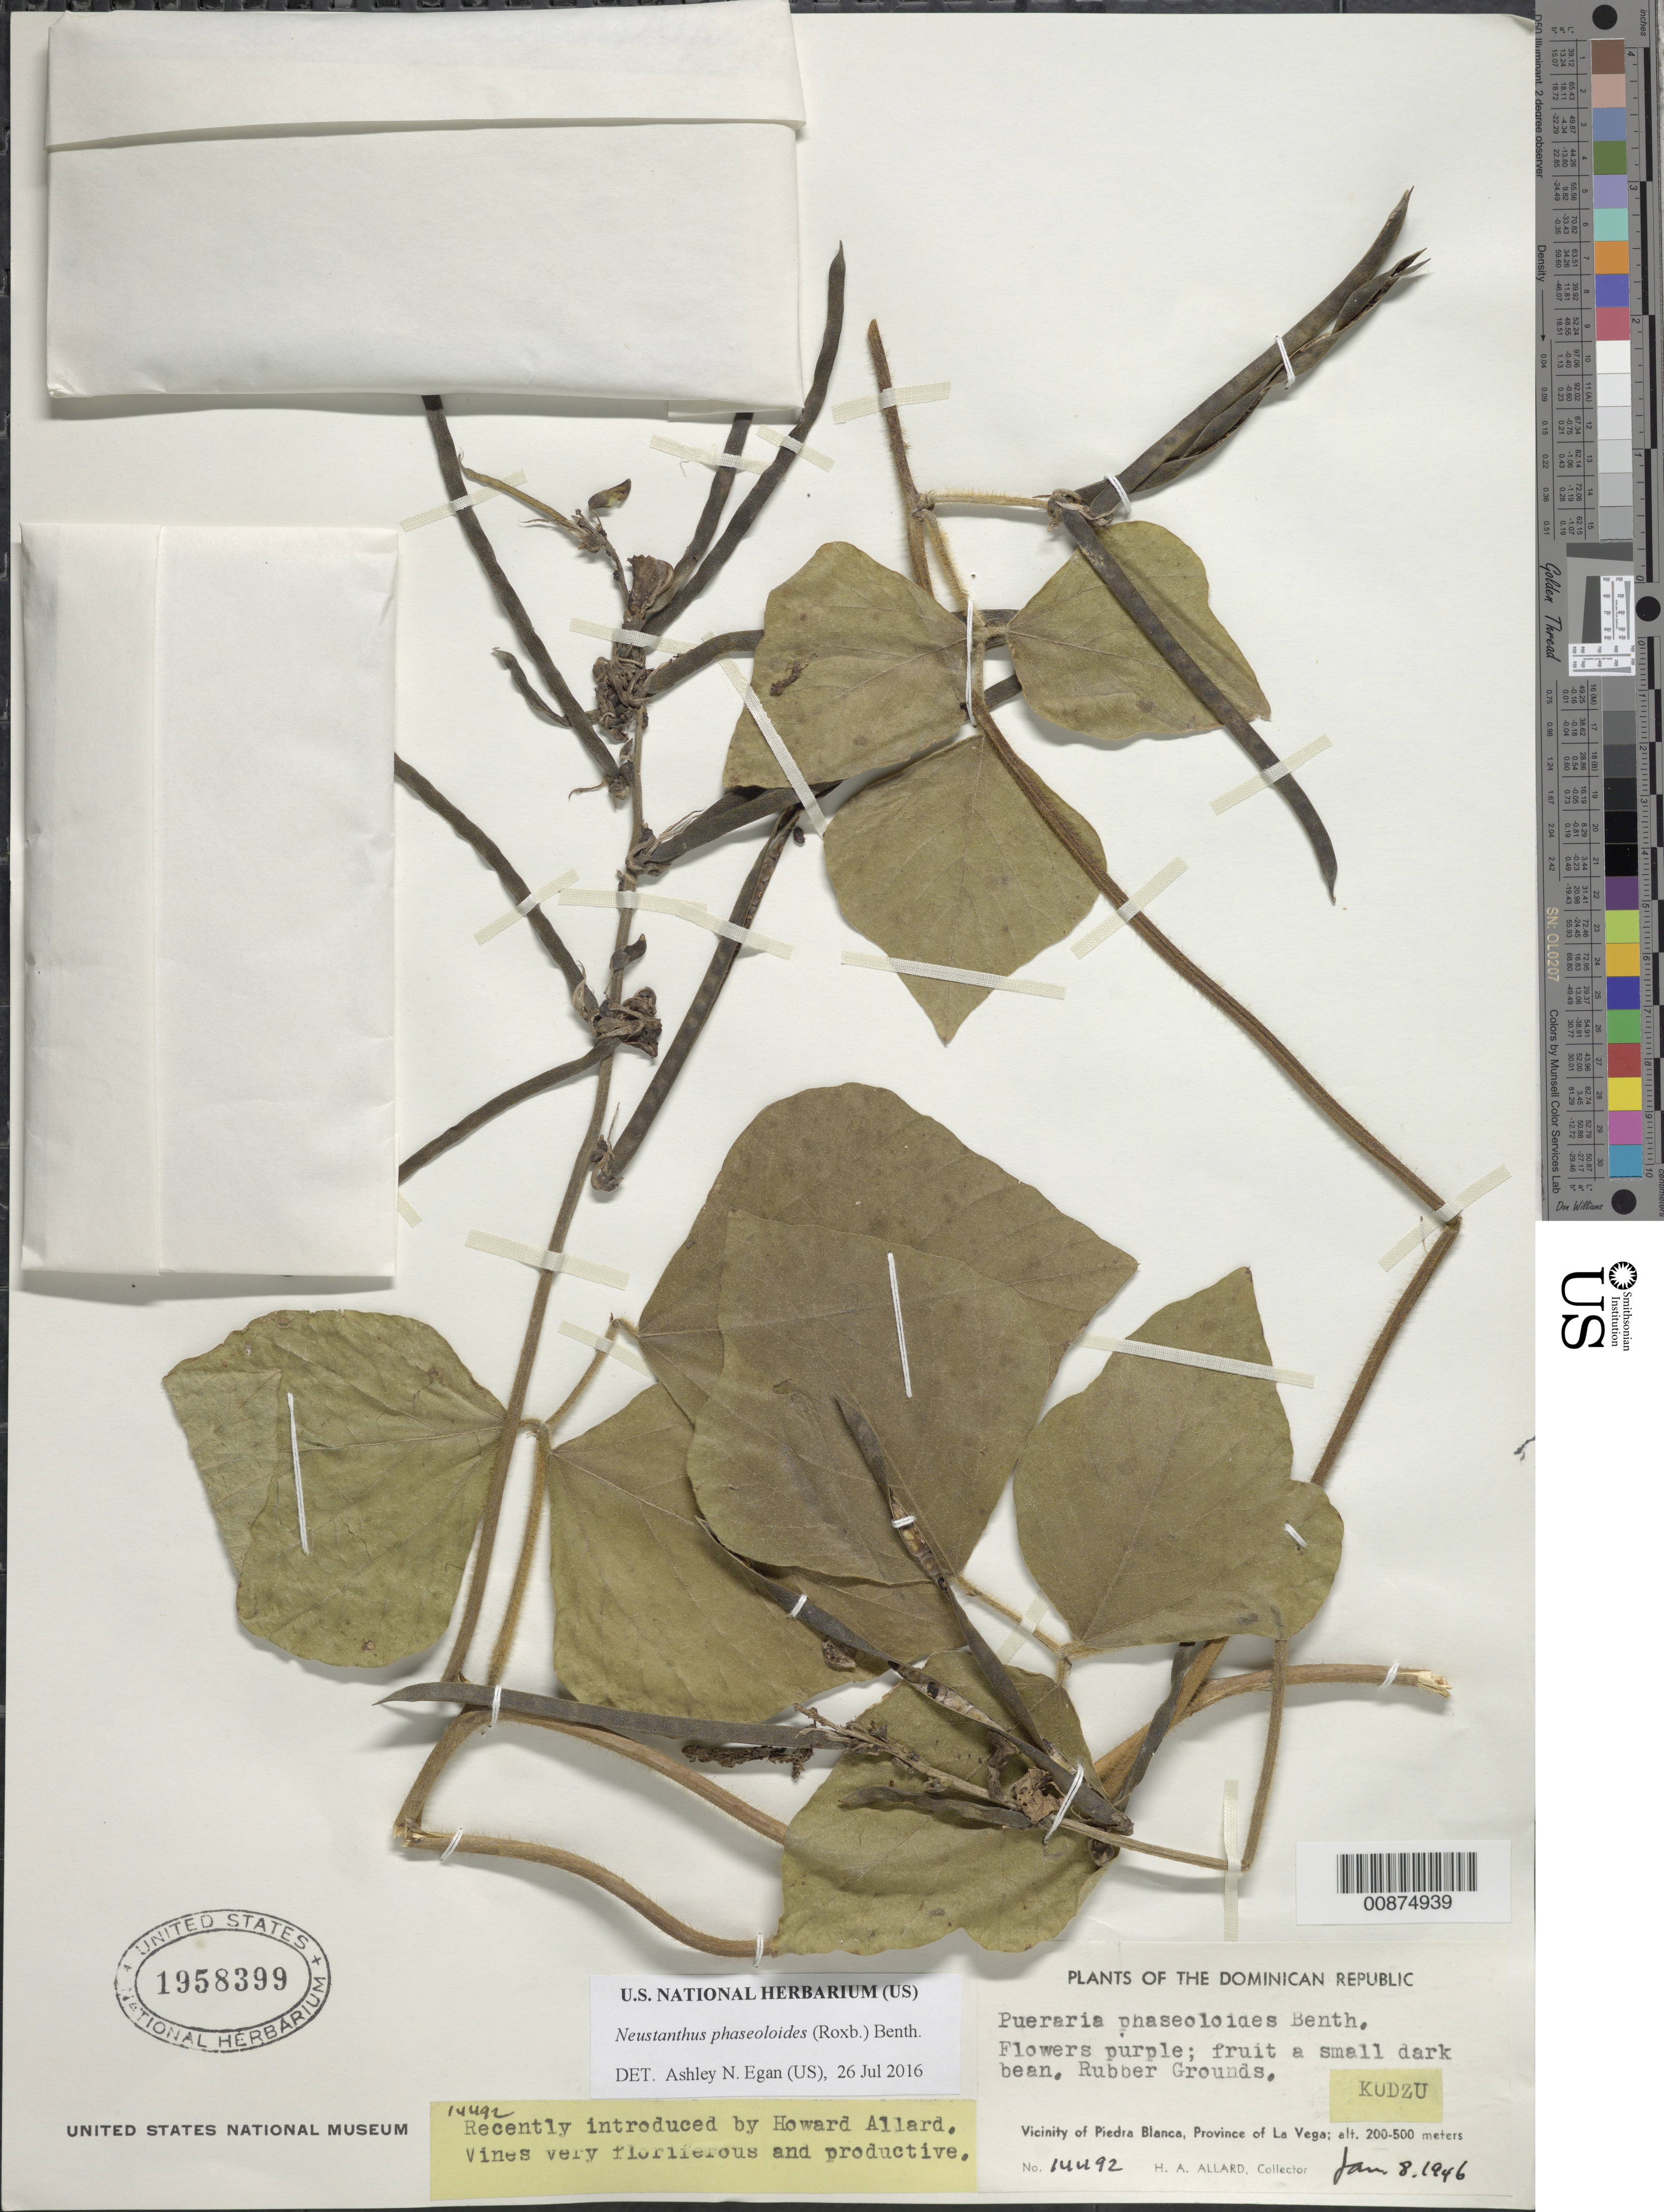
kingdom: Plantae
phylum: Tracheophyta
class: Magnoliopsida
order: Fabales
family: Fabaceae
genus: Neustanthus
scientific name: Neustanthus phaseoloides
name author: (Roxb.) Benth.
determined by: Egan, Ashley N., (US), Smithsonian Institution - National Museum of Natural History (UNITED STATES)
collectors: H. A. Allard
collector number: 14492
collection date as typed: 08 Jan 1946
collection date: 1946-01-08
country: Dominican Republic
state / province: La Vega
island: Hispaniola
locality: Rubber Grounds. Vicinity of Piedra Blanca.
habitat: Rubber Grounds.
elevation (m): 200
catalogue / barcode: US 1958399